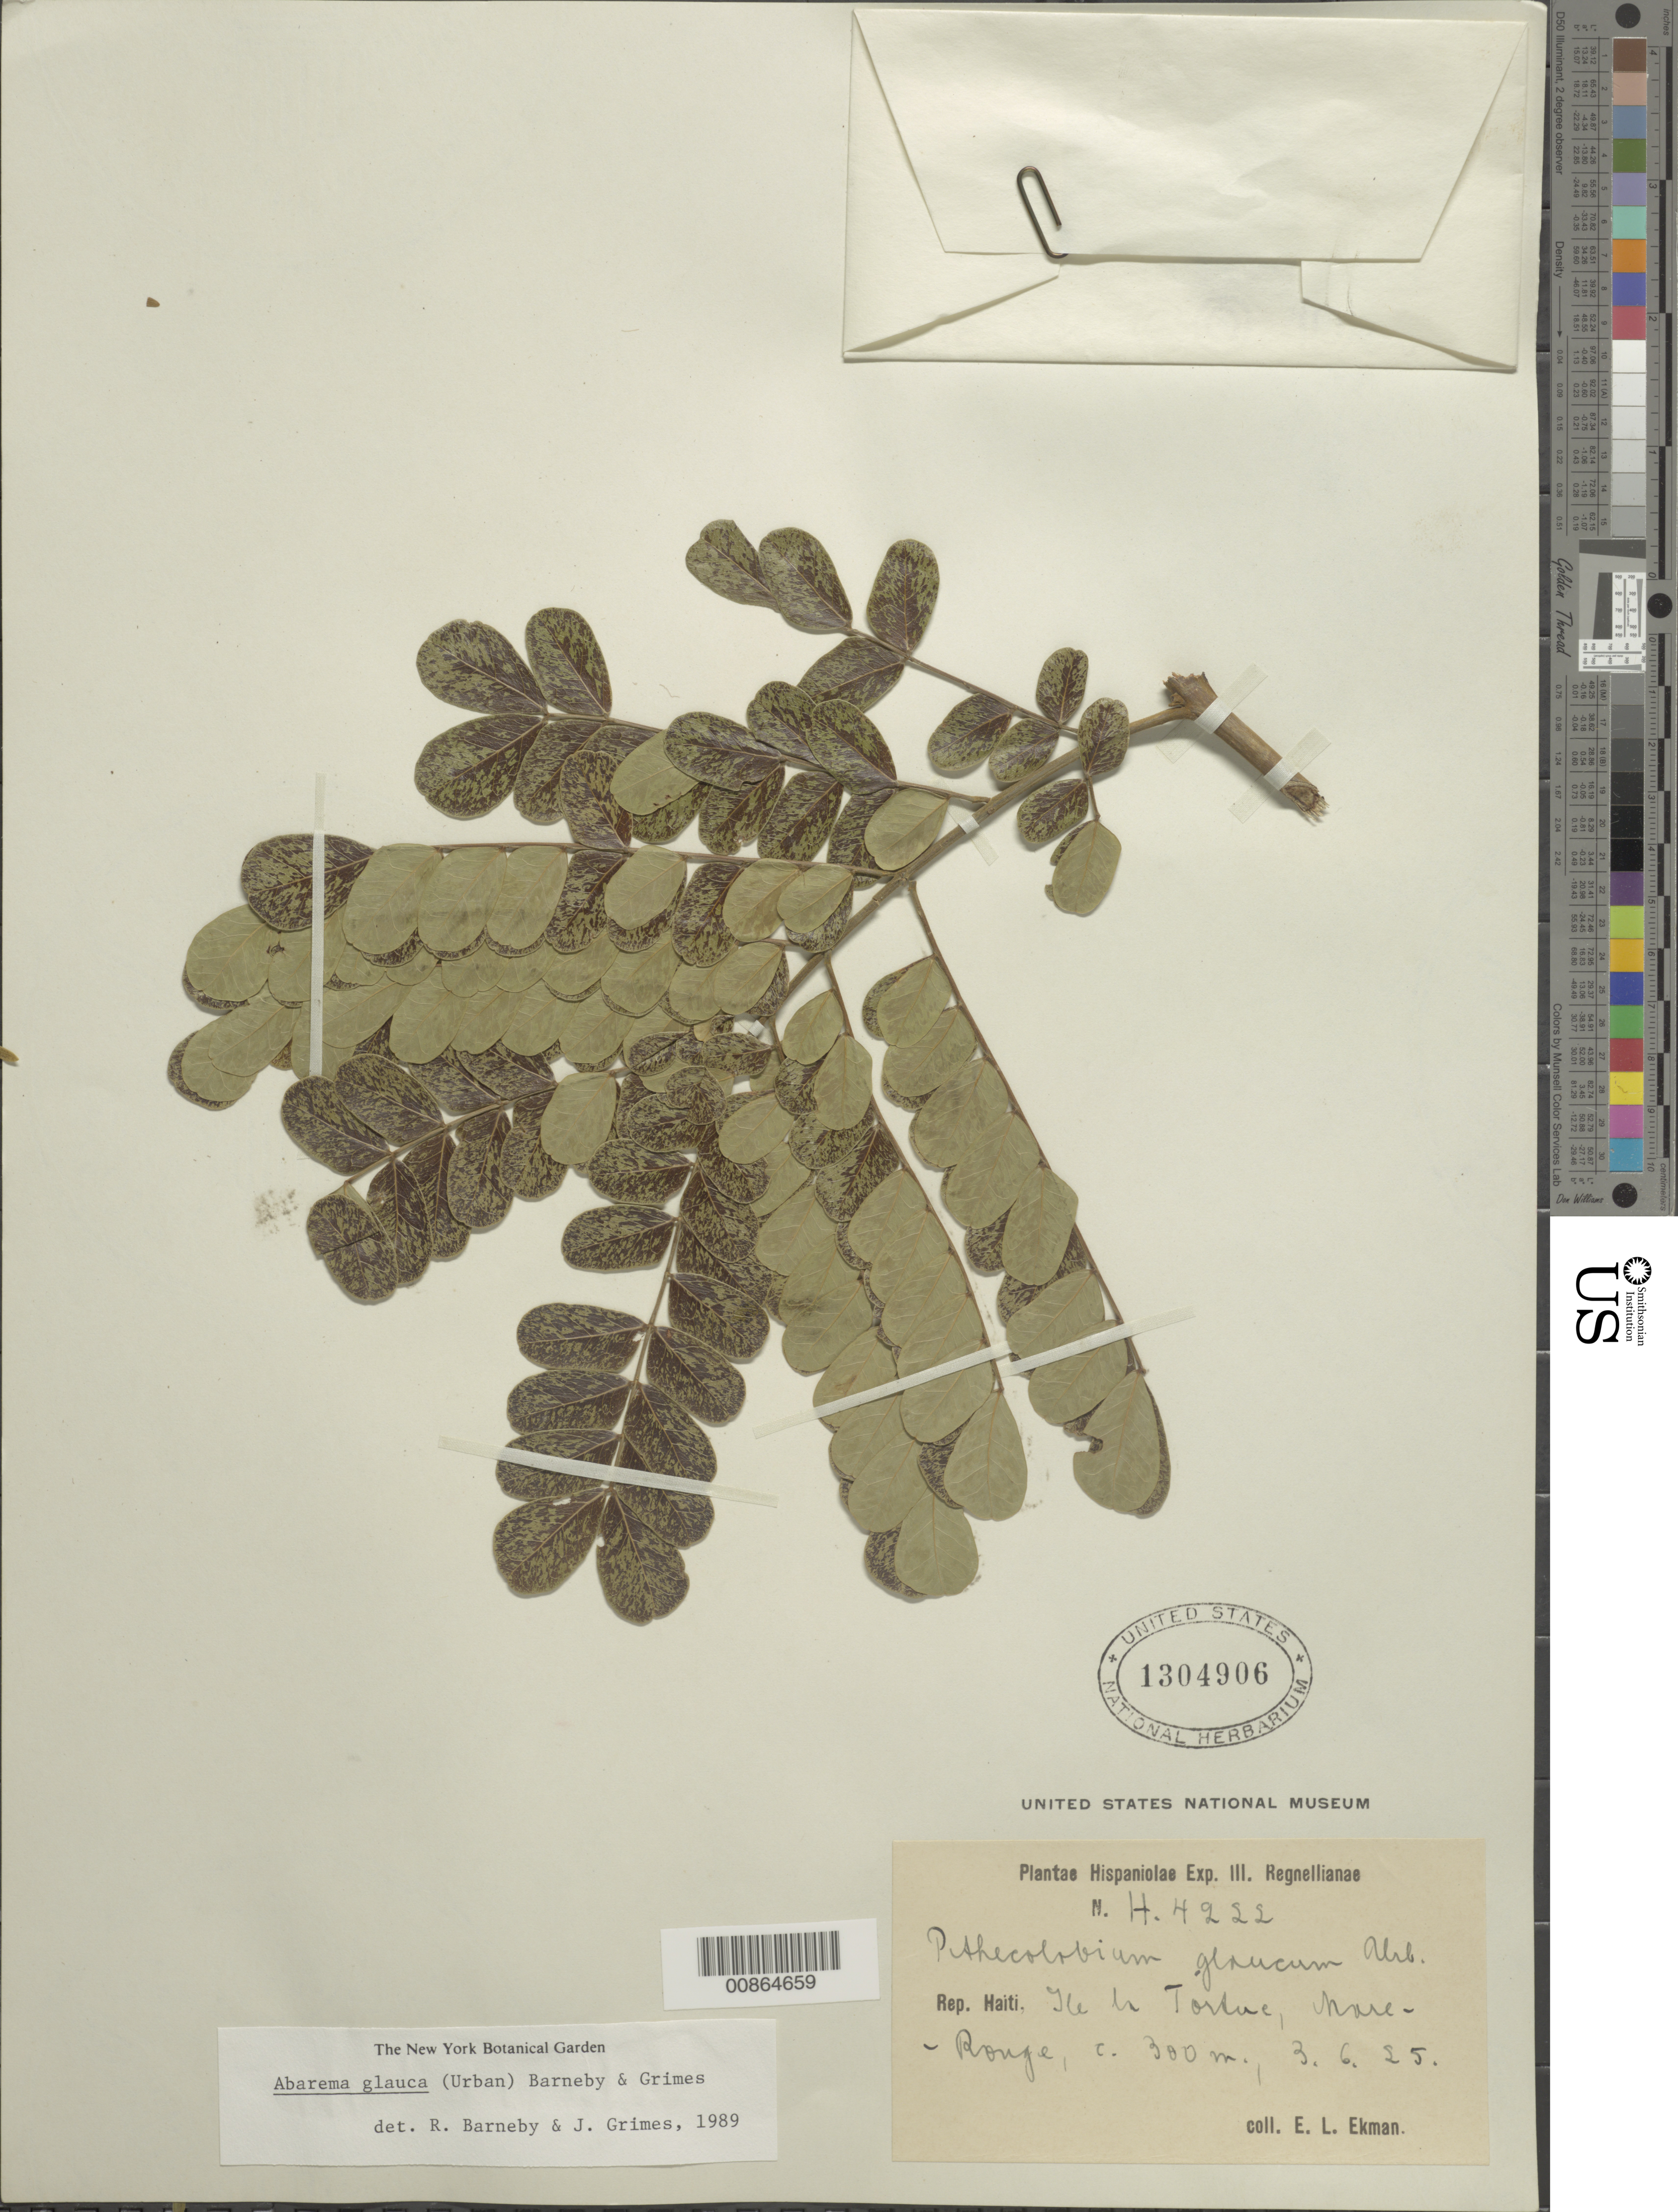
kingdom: Plantae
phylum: Tracheophyta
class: Magnoliopsida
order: Fabales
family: Fabaceae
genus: Pithecellobium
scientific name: Pithecellobium glaucum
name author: Urb.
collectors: E. L. Ekman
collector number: H 4222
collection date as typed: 03 Jun 1925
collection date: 1925-06-03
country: Haiti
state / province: Nord-Óuest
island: Île de la Tortue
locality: Isle la Tortue; Mare-Rouge.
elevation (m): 300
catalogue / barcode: US 1304906